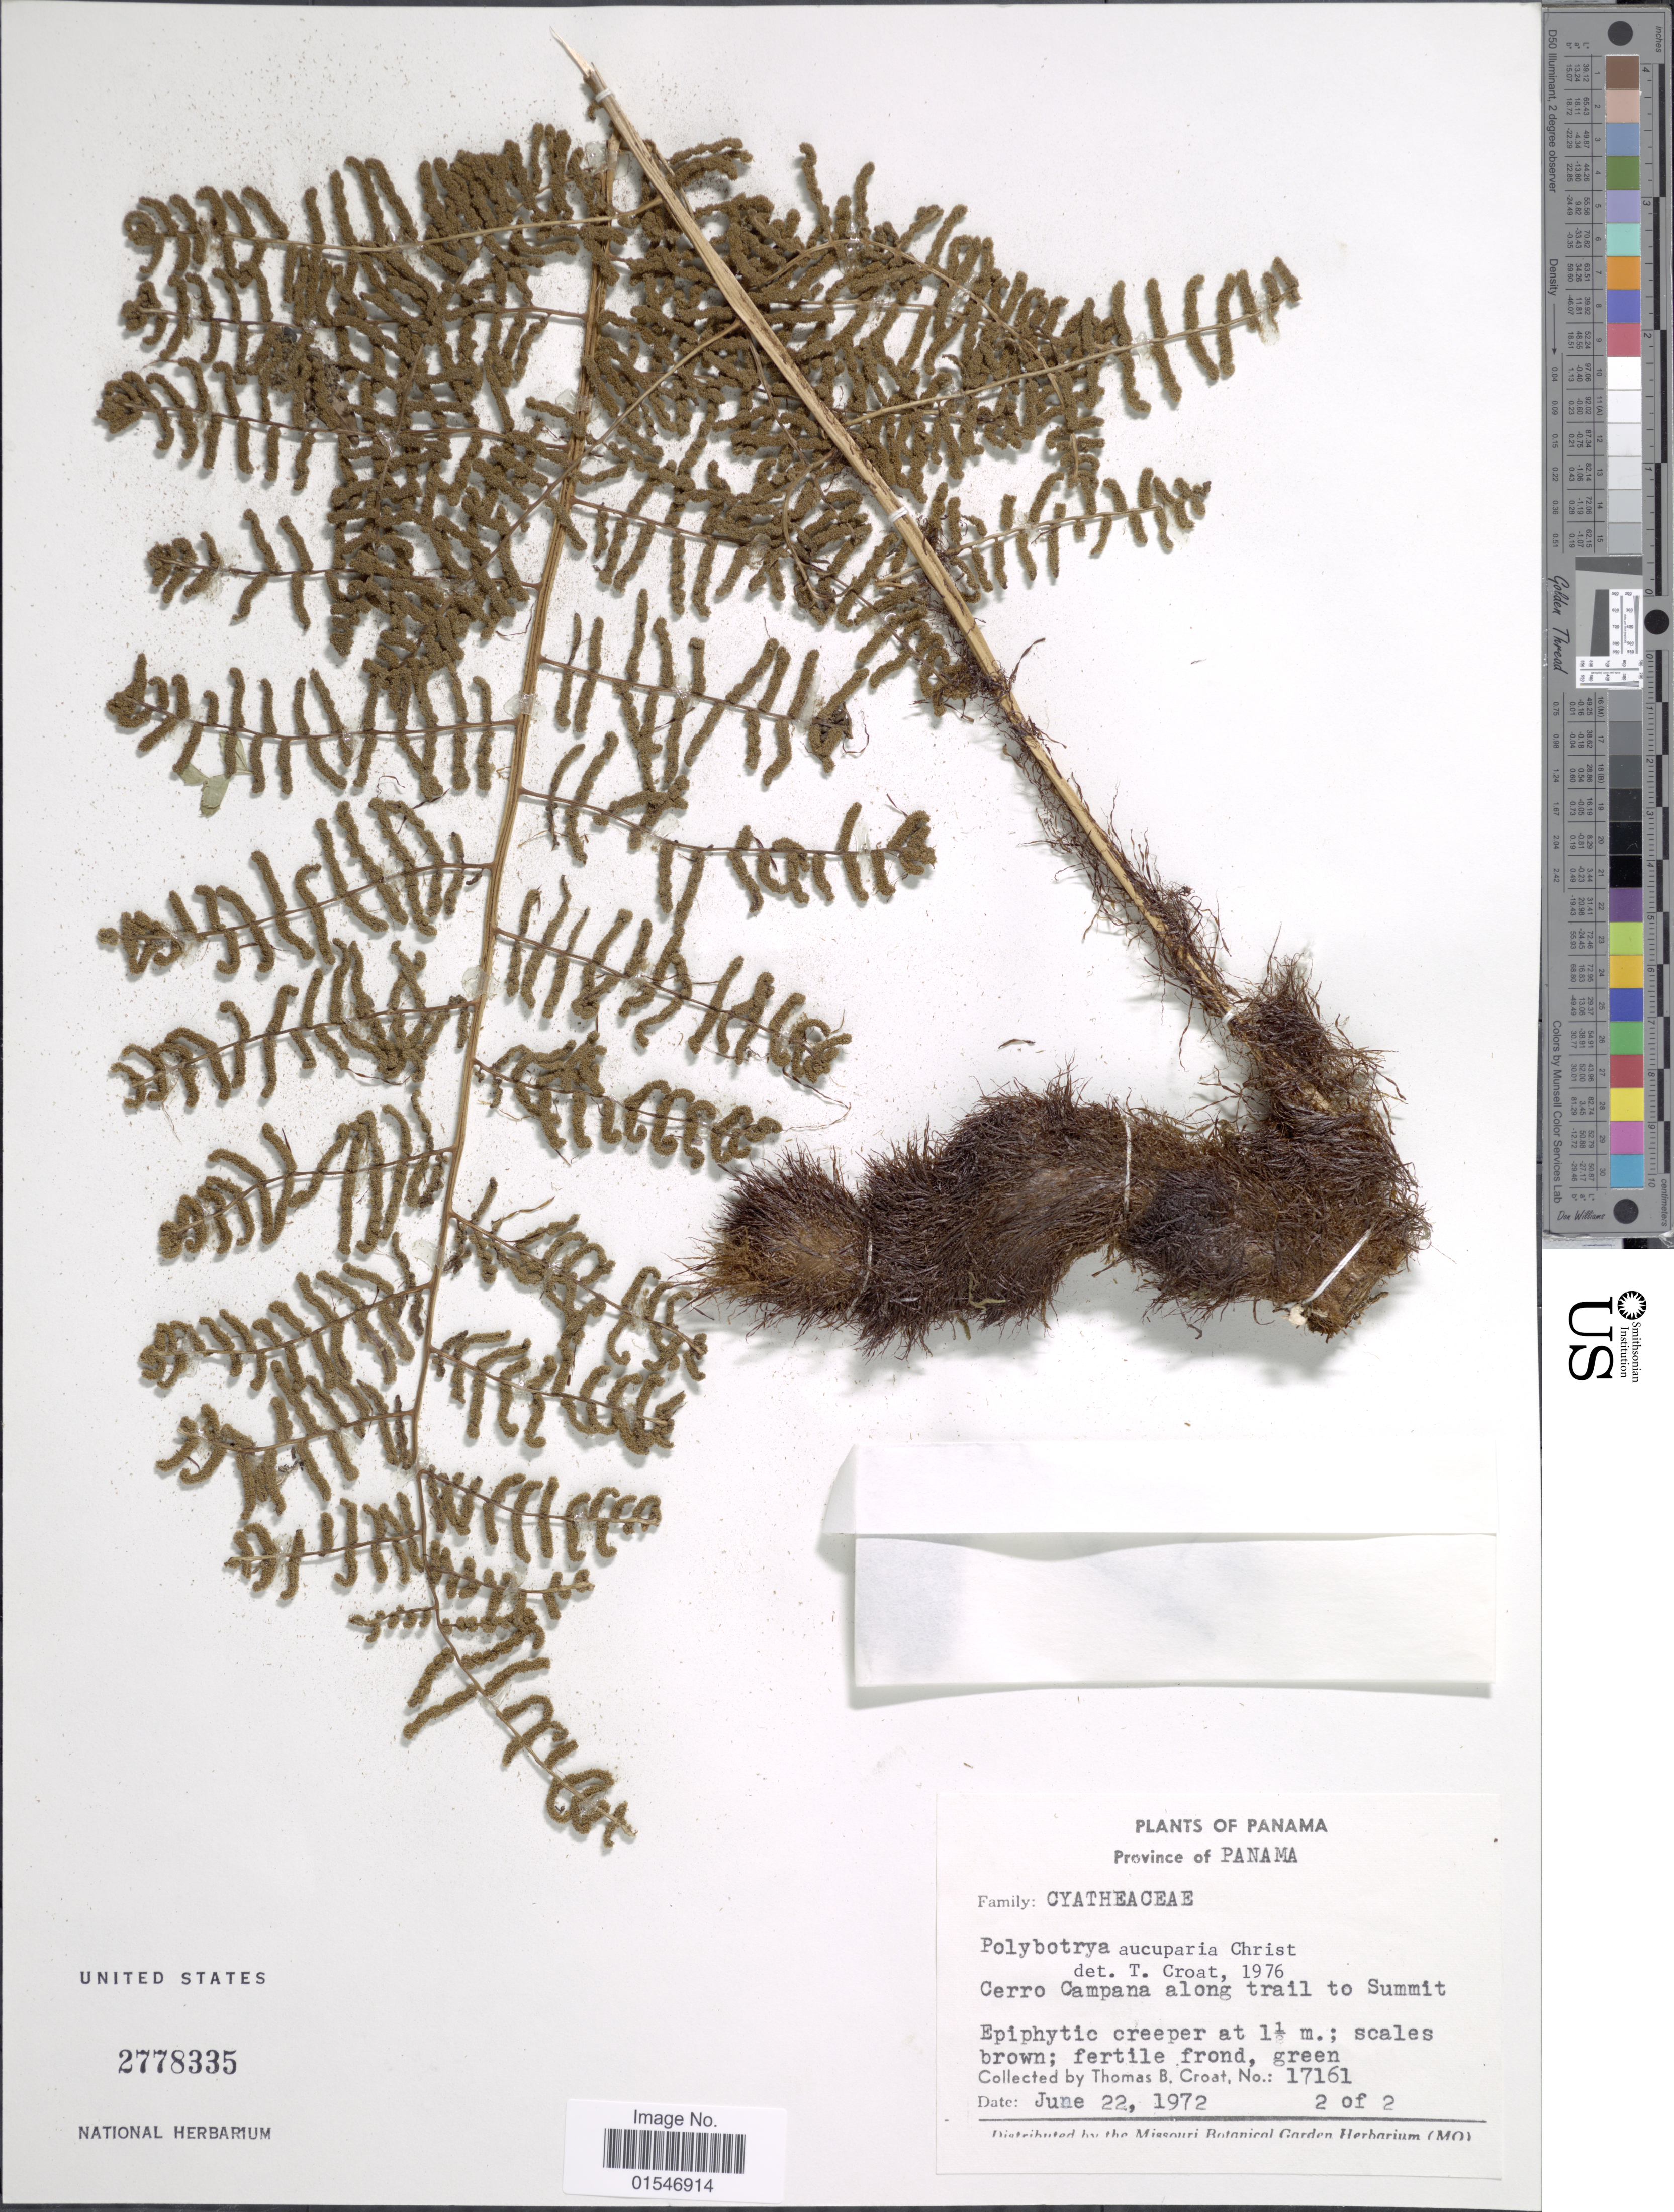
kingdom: Plantae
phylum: Tracheophyta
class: Polypodiopsida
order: Polypodiales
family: Dryopteridaceae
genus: Polybotrya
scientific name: Polybotrya aucuparia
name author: Christ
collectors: T. B. Croat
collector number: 17161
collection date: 1972-06-22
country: Panama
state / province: Panamá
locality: Province of Panama, Cerro Campana along trail to Summit,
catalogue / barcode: US 2778335